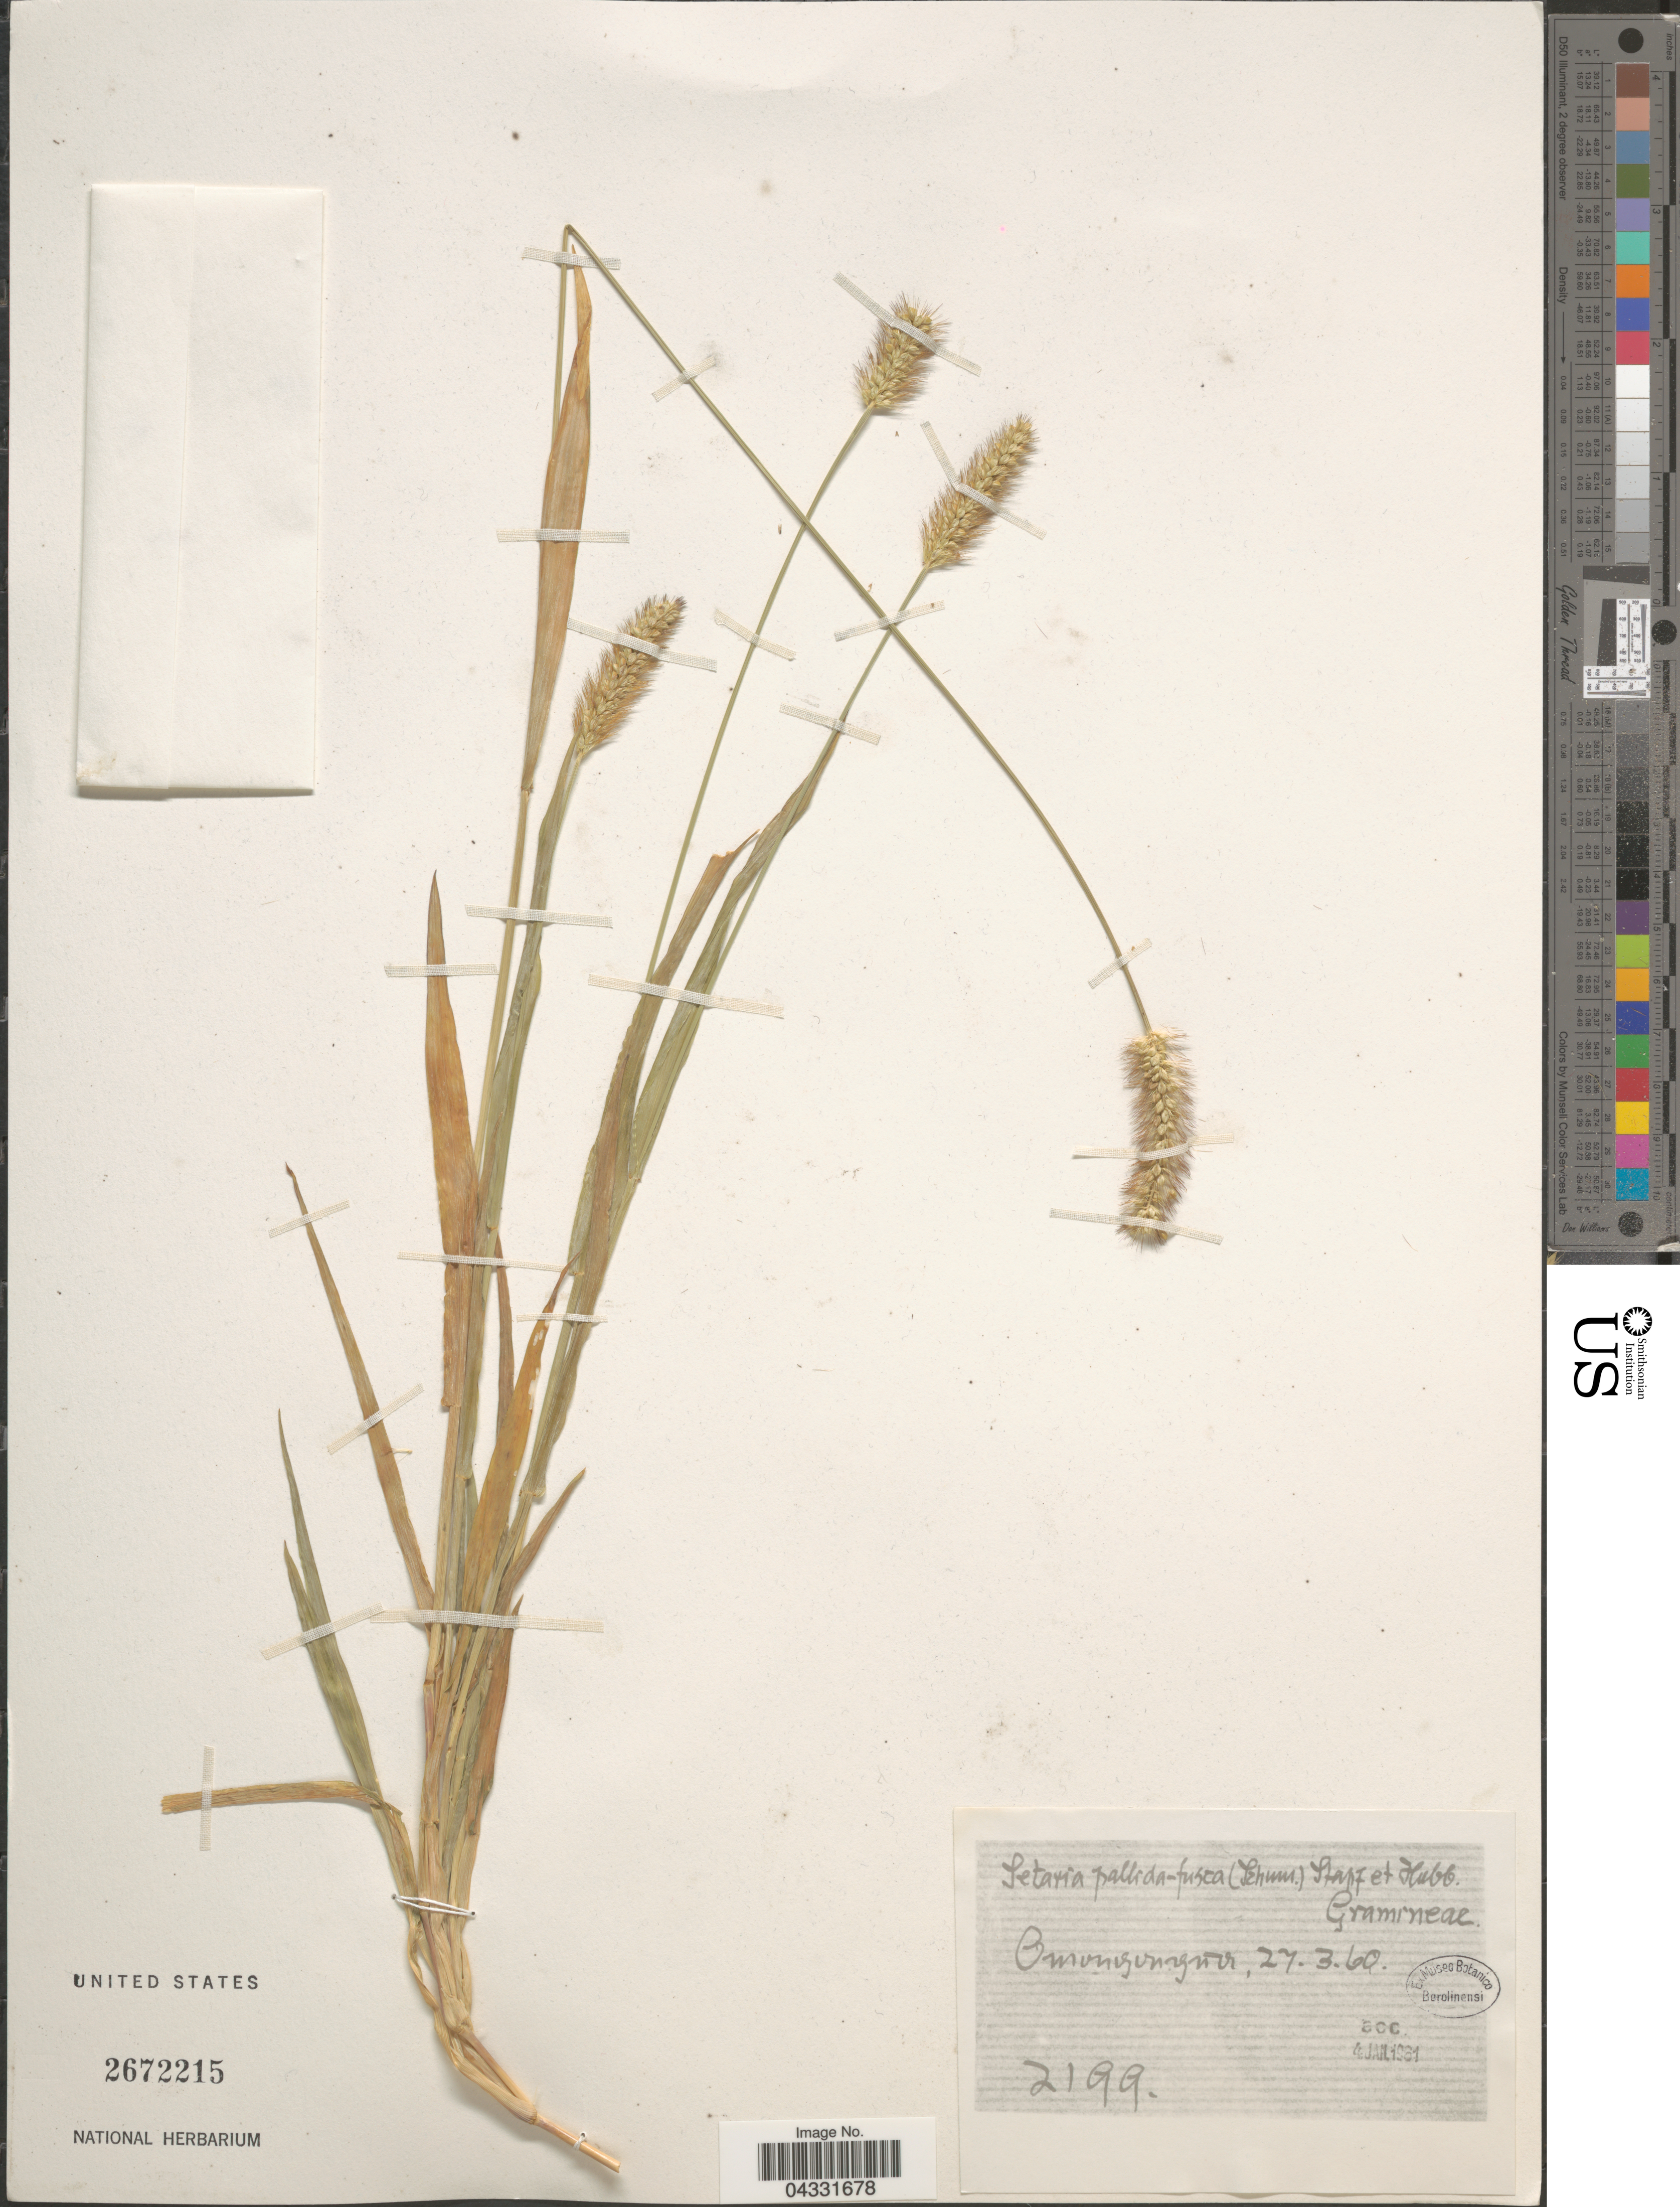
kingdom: Plantae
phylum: Tracheophyta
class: Liliopsida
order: Poales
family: Poaceae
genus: Setaria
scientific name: Setaria pallide-fusca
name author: (Schumach.) Stapf & C.E. Hubb.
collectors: ex Museo Botanico Berolinensi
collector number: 2199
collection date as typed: Transcribed d/m/y: 27/3/60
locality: Omongonguor [interpreted].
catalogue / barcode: US 2672215